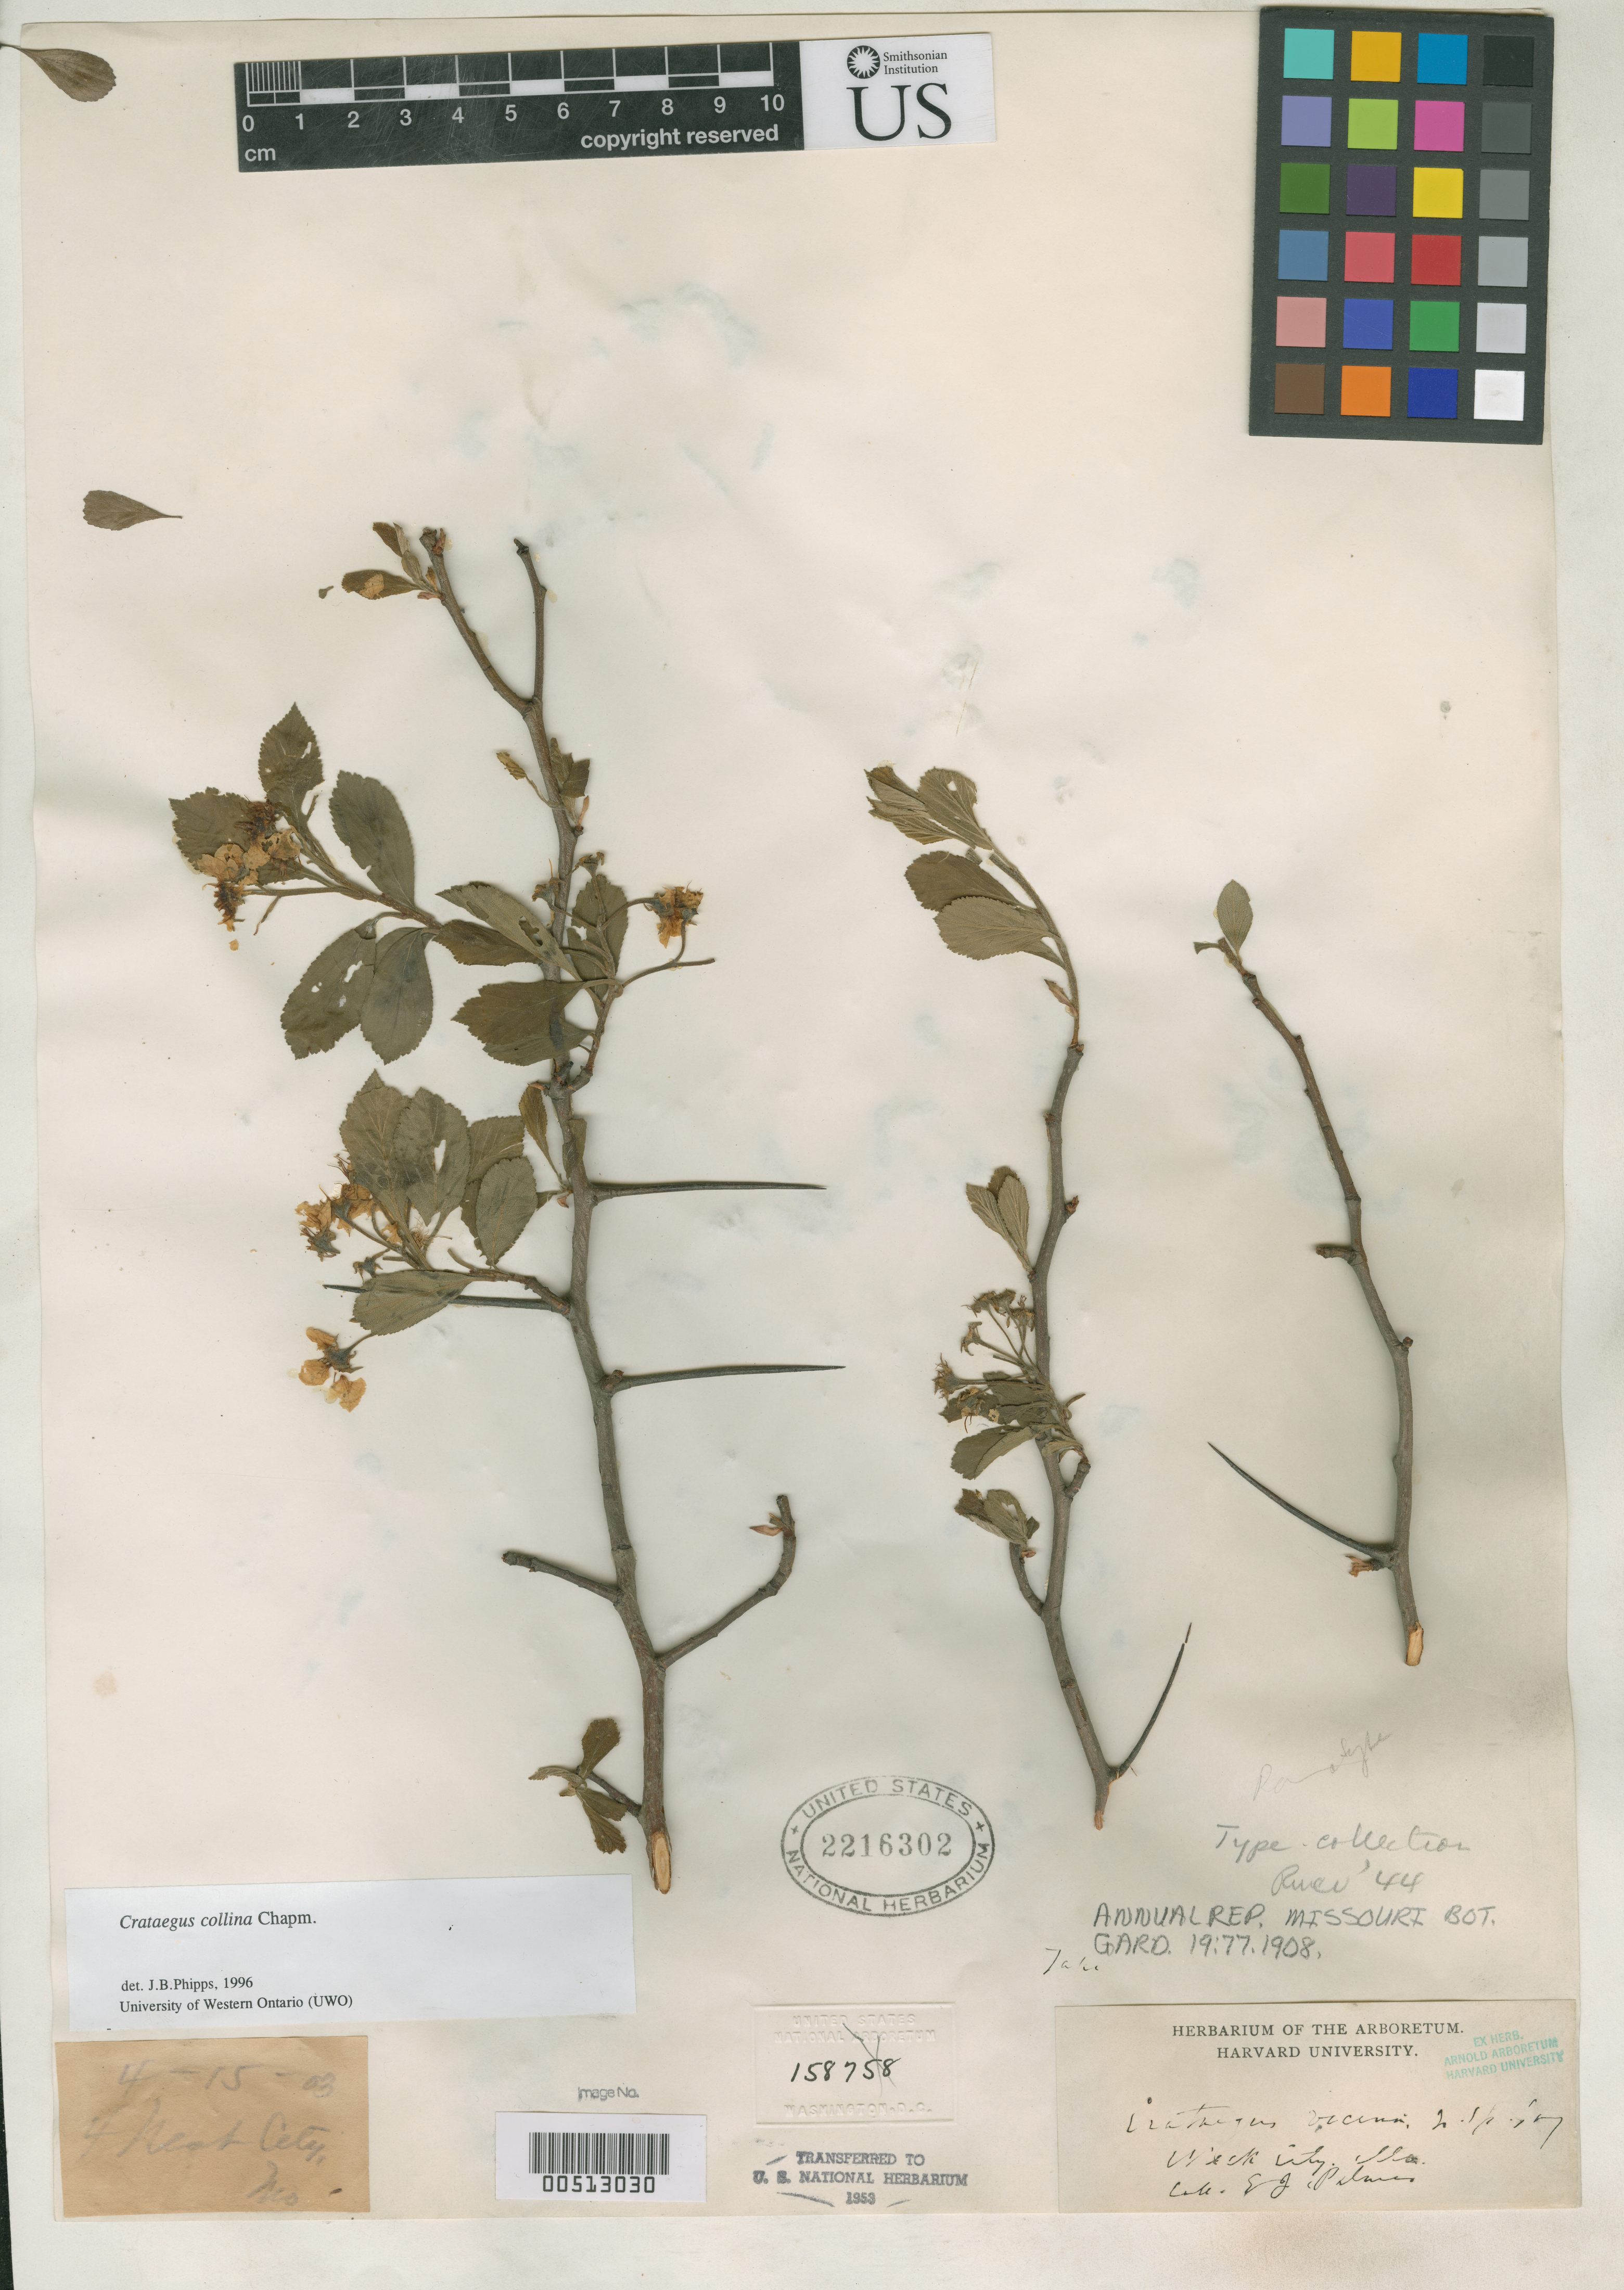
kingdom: Plantae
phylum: Tracheophyta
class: Magnoliopsida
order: Rosales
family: Rosaceae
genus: Crataegus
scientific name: Crataegus vicina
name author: Sarg.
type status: Possible Isotype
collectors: E. J. Palmer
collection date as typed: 1907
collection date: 1907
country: United States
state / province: Florida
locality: Neck City.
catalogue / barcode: US 2216302